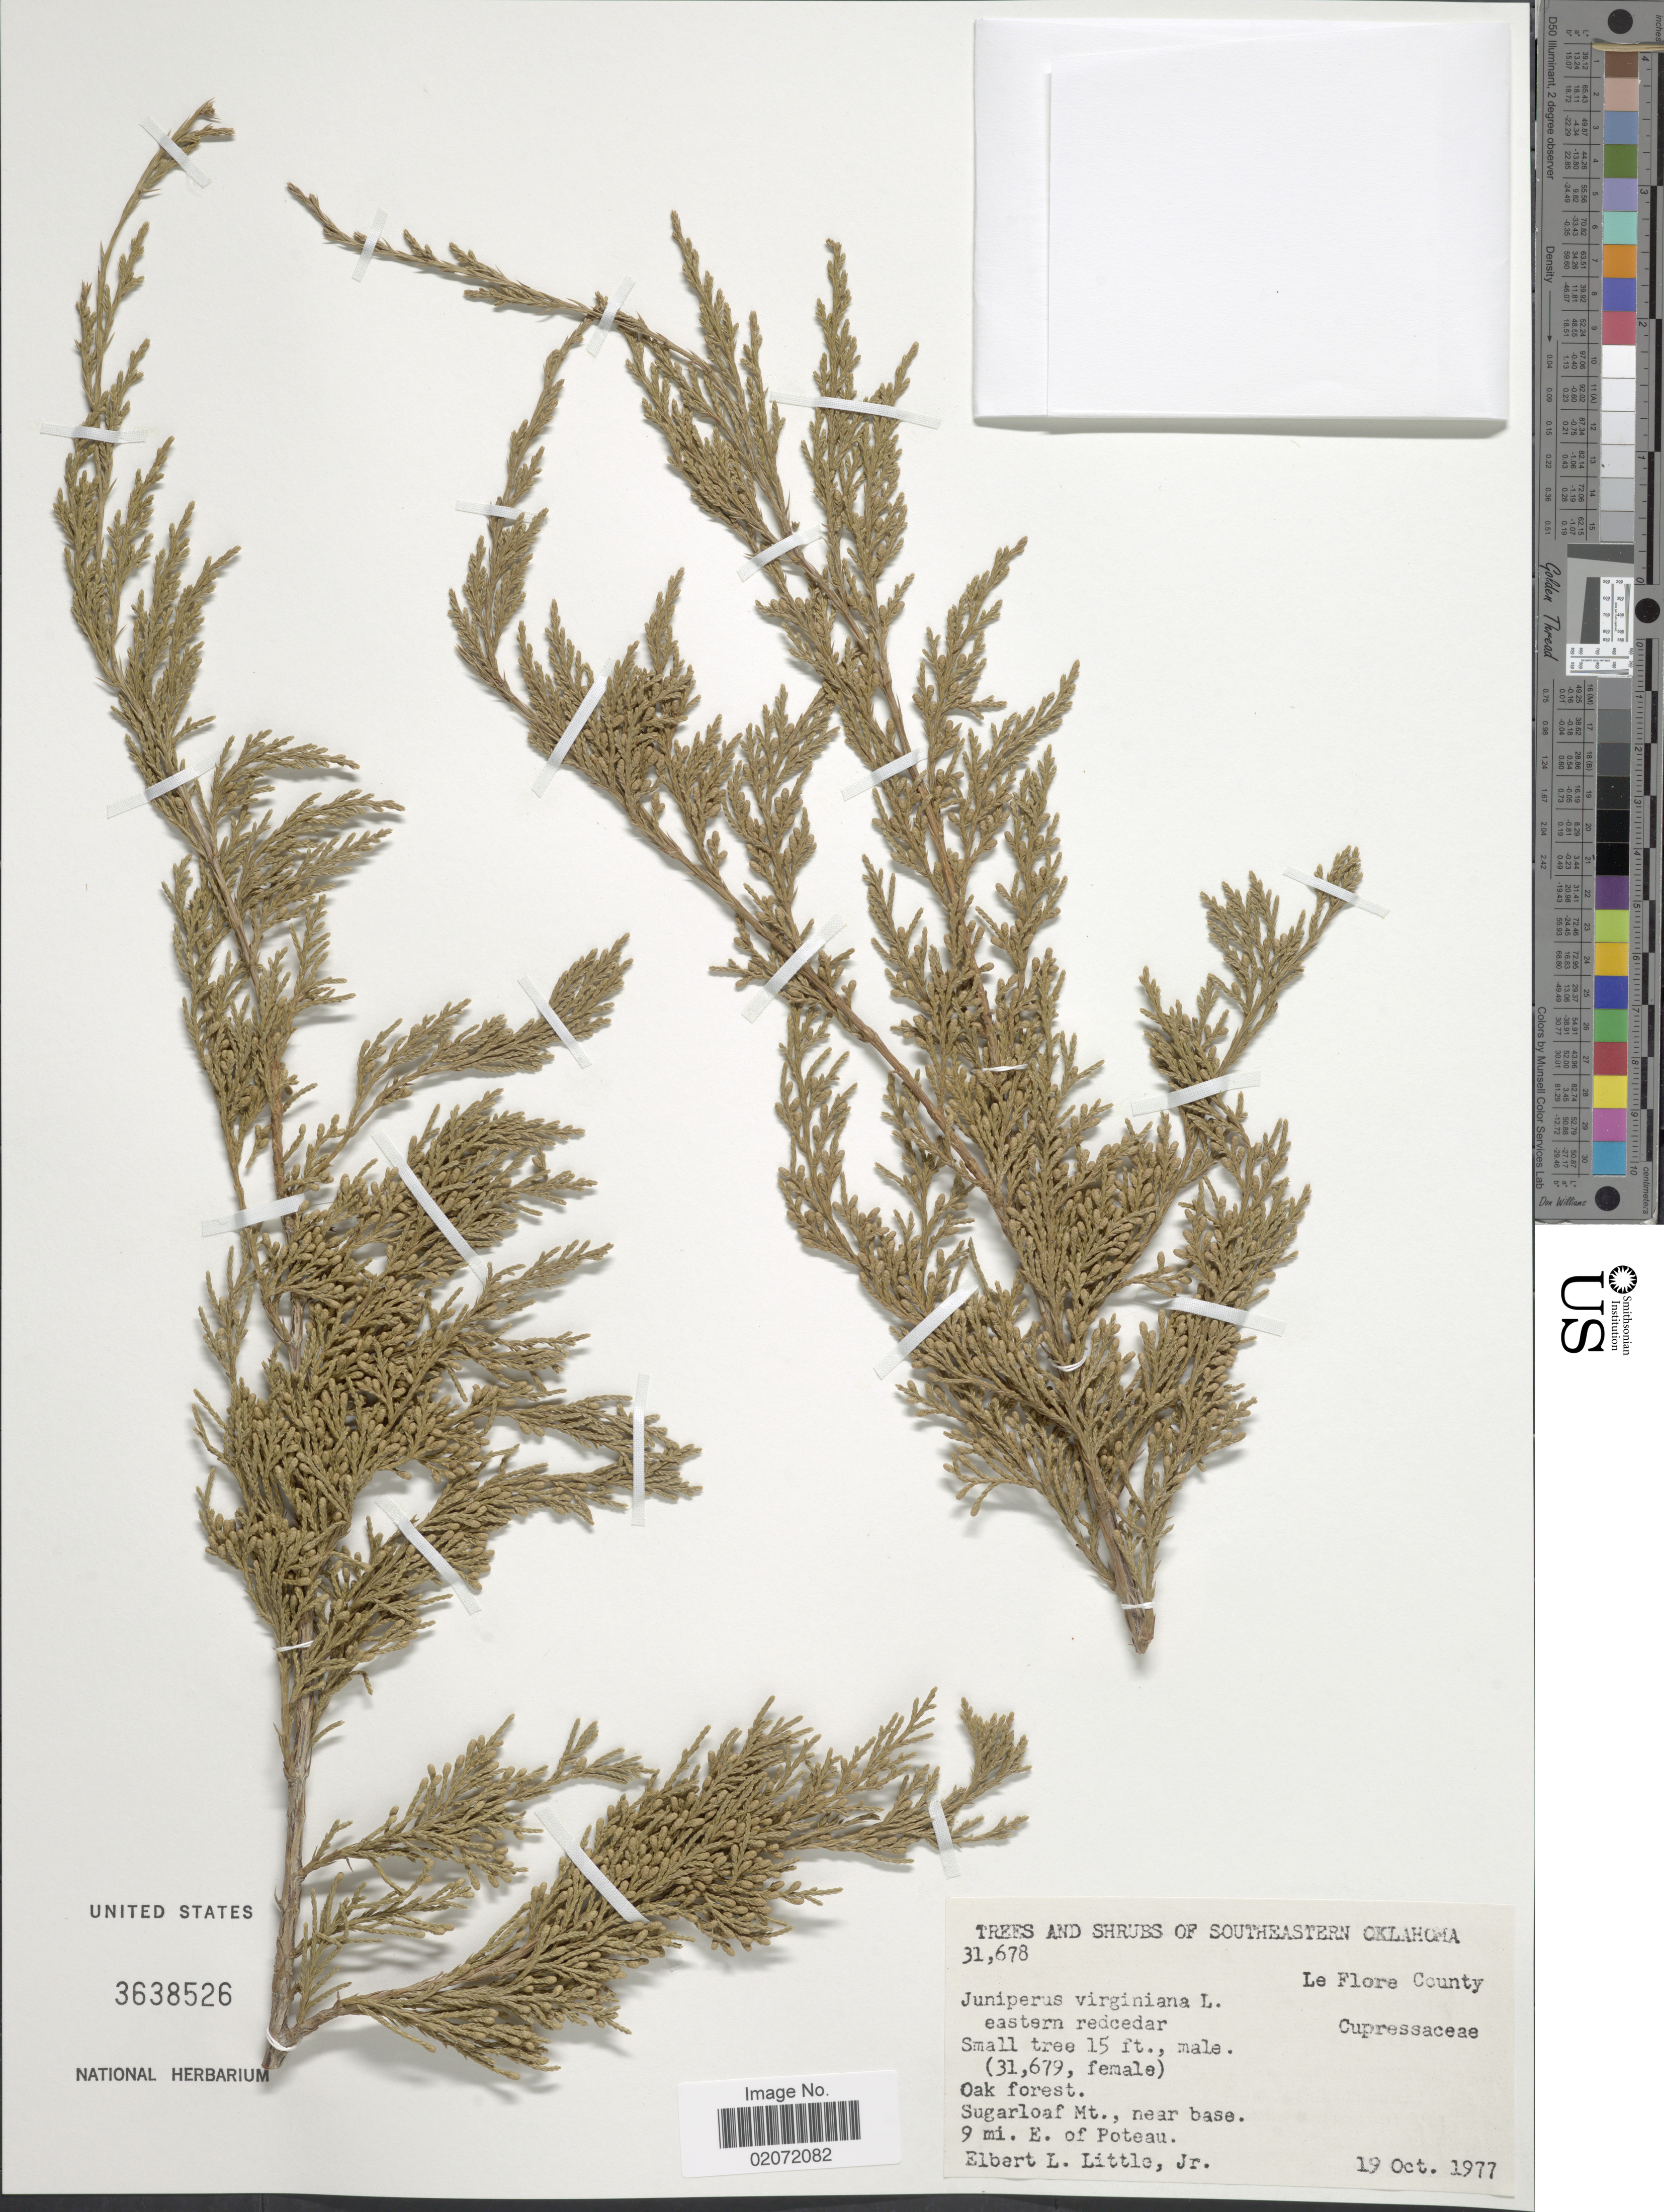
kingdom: Plantae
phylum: Tracheophyta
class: Pinopsida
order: Pinales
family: Cupressaceae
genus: Juniperus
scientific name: Juniperus virginiana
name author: L.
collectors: E. L. Little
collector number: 31678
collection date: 1977-10-19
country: United States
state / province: Oklahoma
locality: Southeastern Oklahoma, Le Flore County. Sugarloaf Mt. near base 9 m. E. of Poteau.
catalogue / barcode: US 3638526